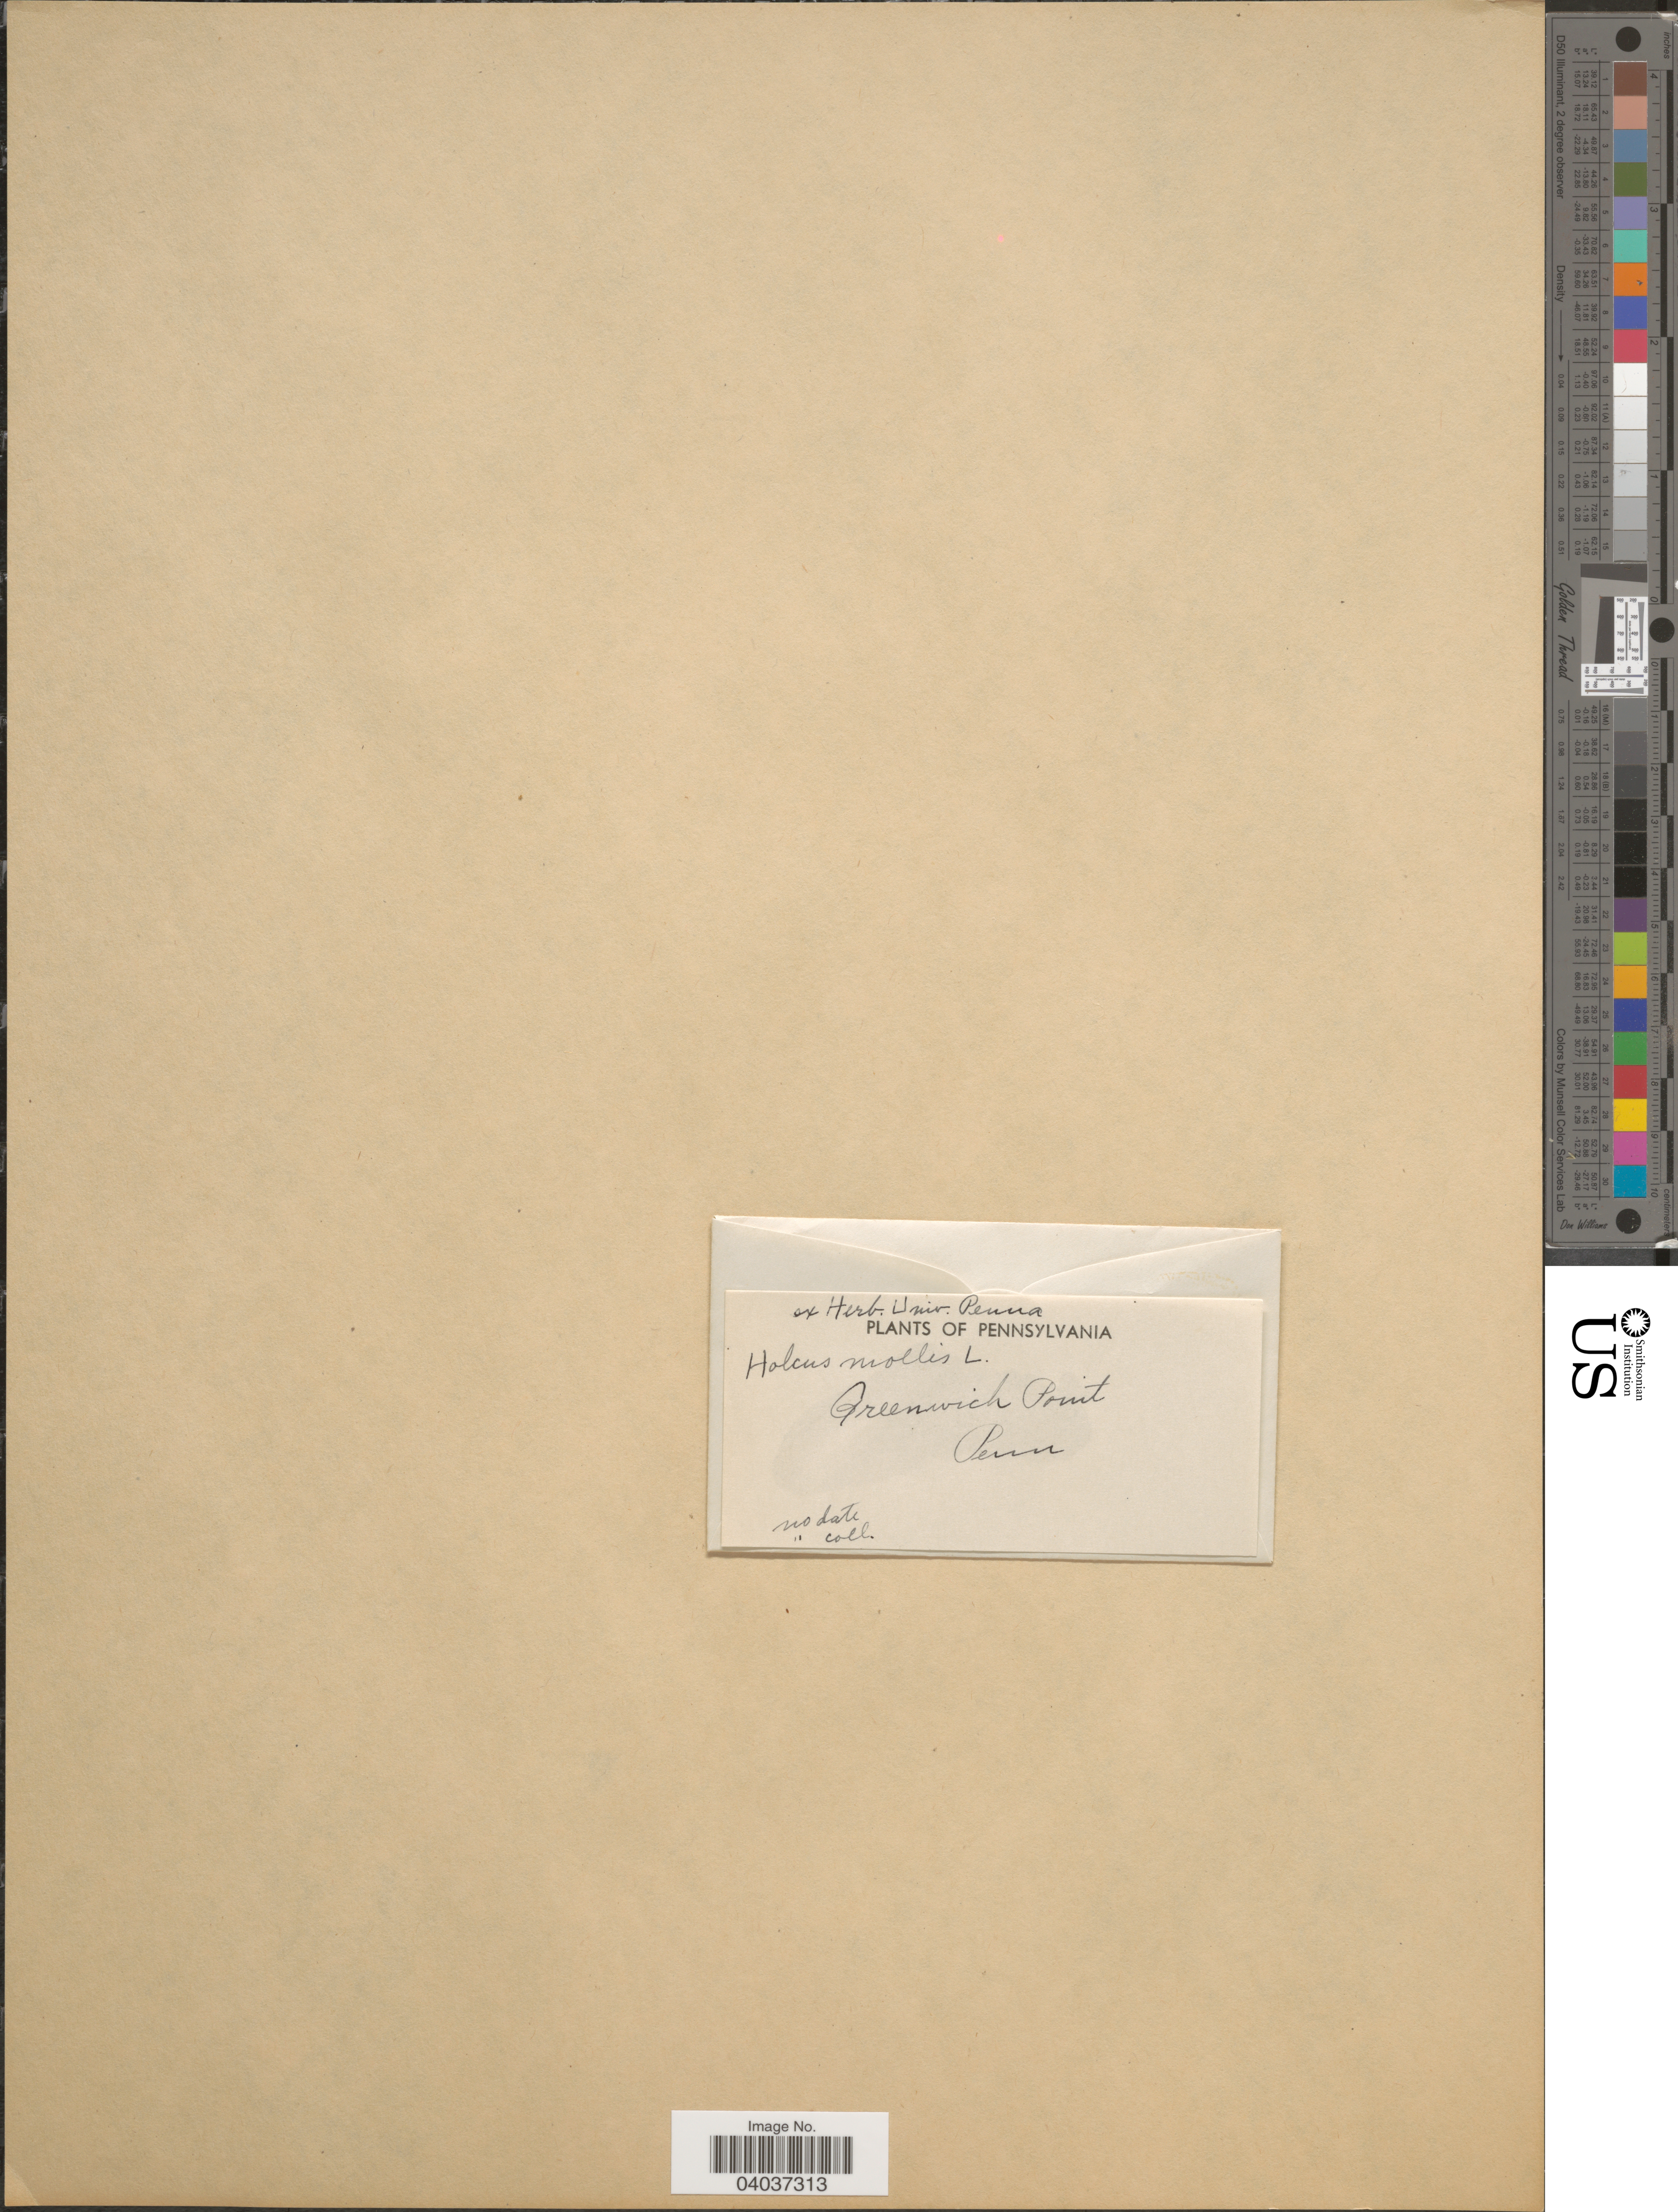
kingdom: Plantae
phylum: Tracheophyta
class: Liliopsida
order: Poales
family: Poaceae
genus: Holcus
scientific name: Holcus mollis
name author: L.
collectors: University of Pennsylvania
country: United States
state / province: Pennsylvania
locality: Greenwich Point.